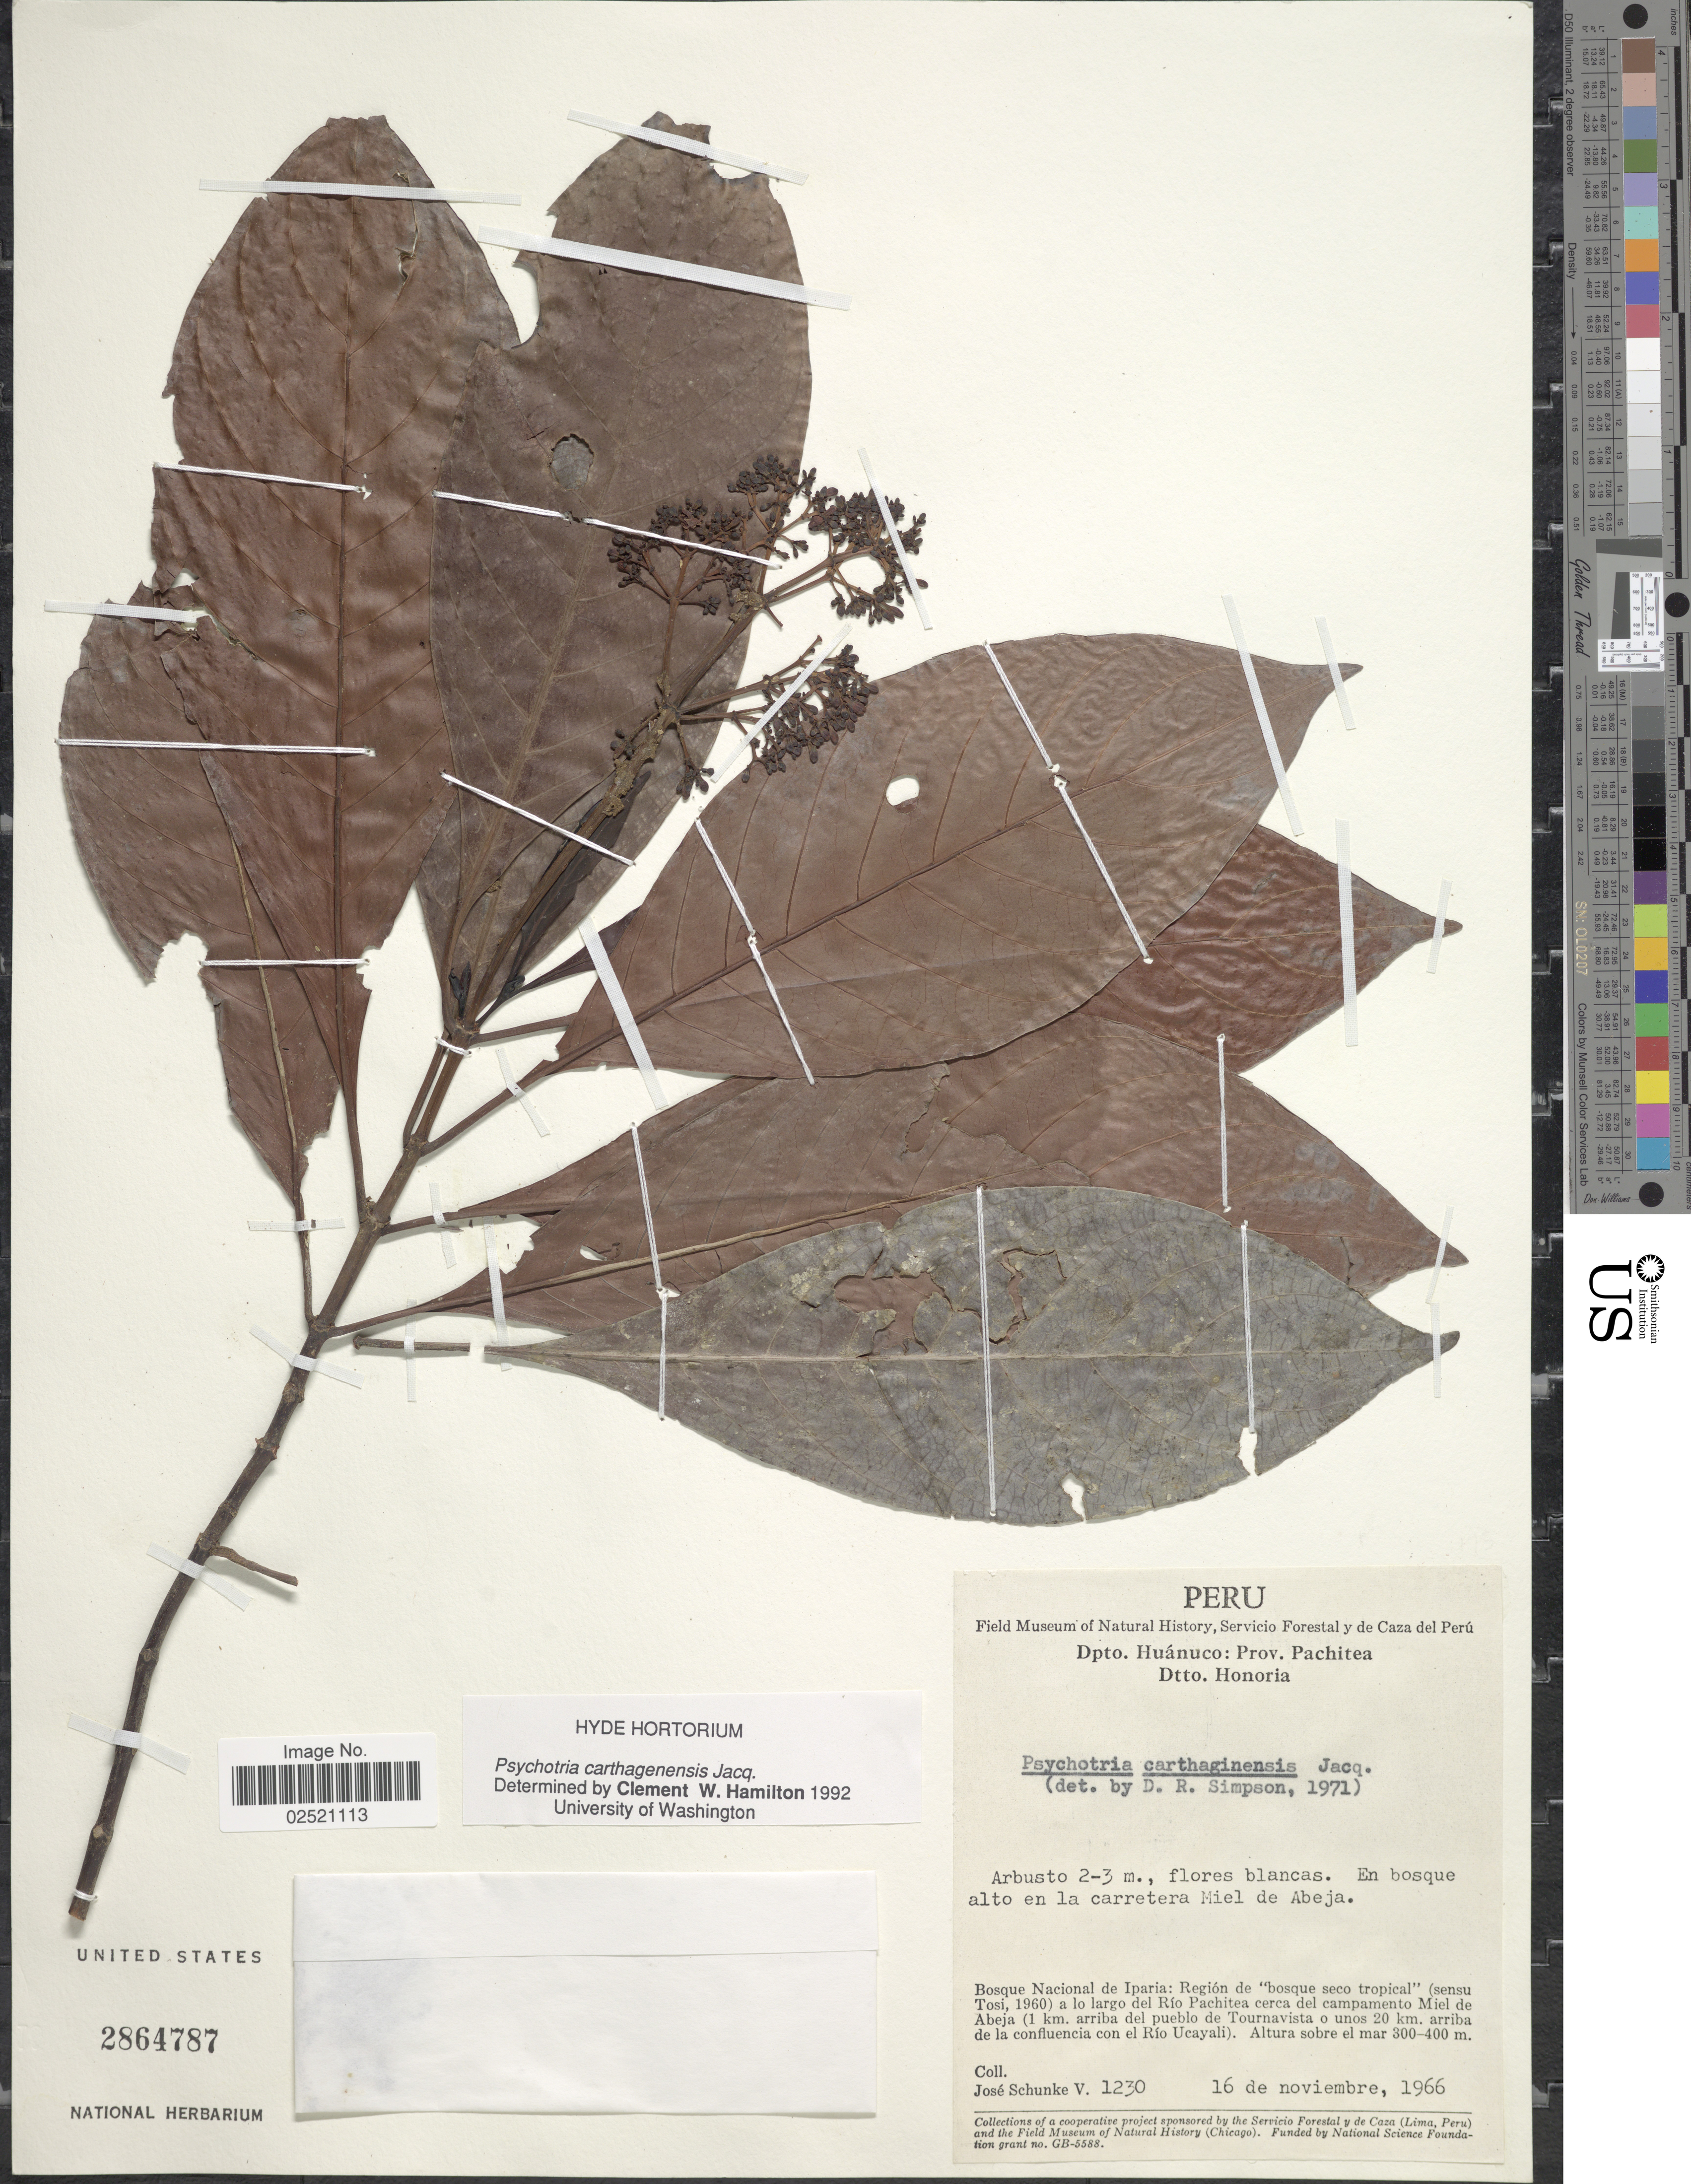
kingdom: Plantae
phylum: Tracheophyta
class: Magnoliopsida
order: Gentianales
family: Rubiaceae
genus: Psychotria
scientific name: Psychotria carthagenensis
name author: Jacq.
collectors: J. Schunke Vigo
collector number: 1230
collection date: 1966-11-16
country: Peru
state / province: Huánuco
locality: Prov. Pachitea, Dtto. Honoria, en bosque alto en la carretera Miel de Abeja, Bosque Nacional de Iparia: Region de "bosque seco tropical" (sensu Tosi, 1960) a lo largo del Rio Pachitea cerca del campamento Miel de Abeja (1 km. arriba del pueblo de Tournavista o unos 20 km. arriba de la confluencia con el Rio Ucayali)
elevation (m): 300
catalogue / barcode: US 2864787